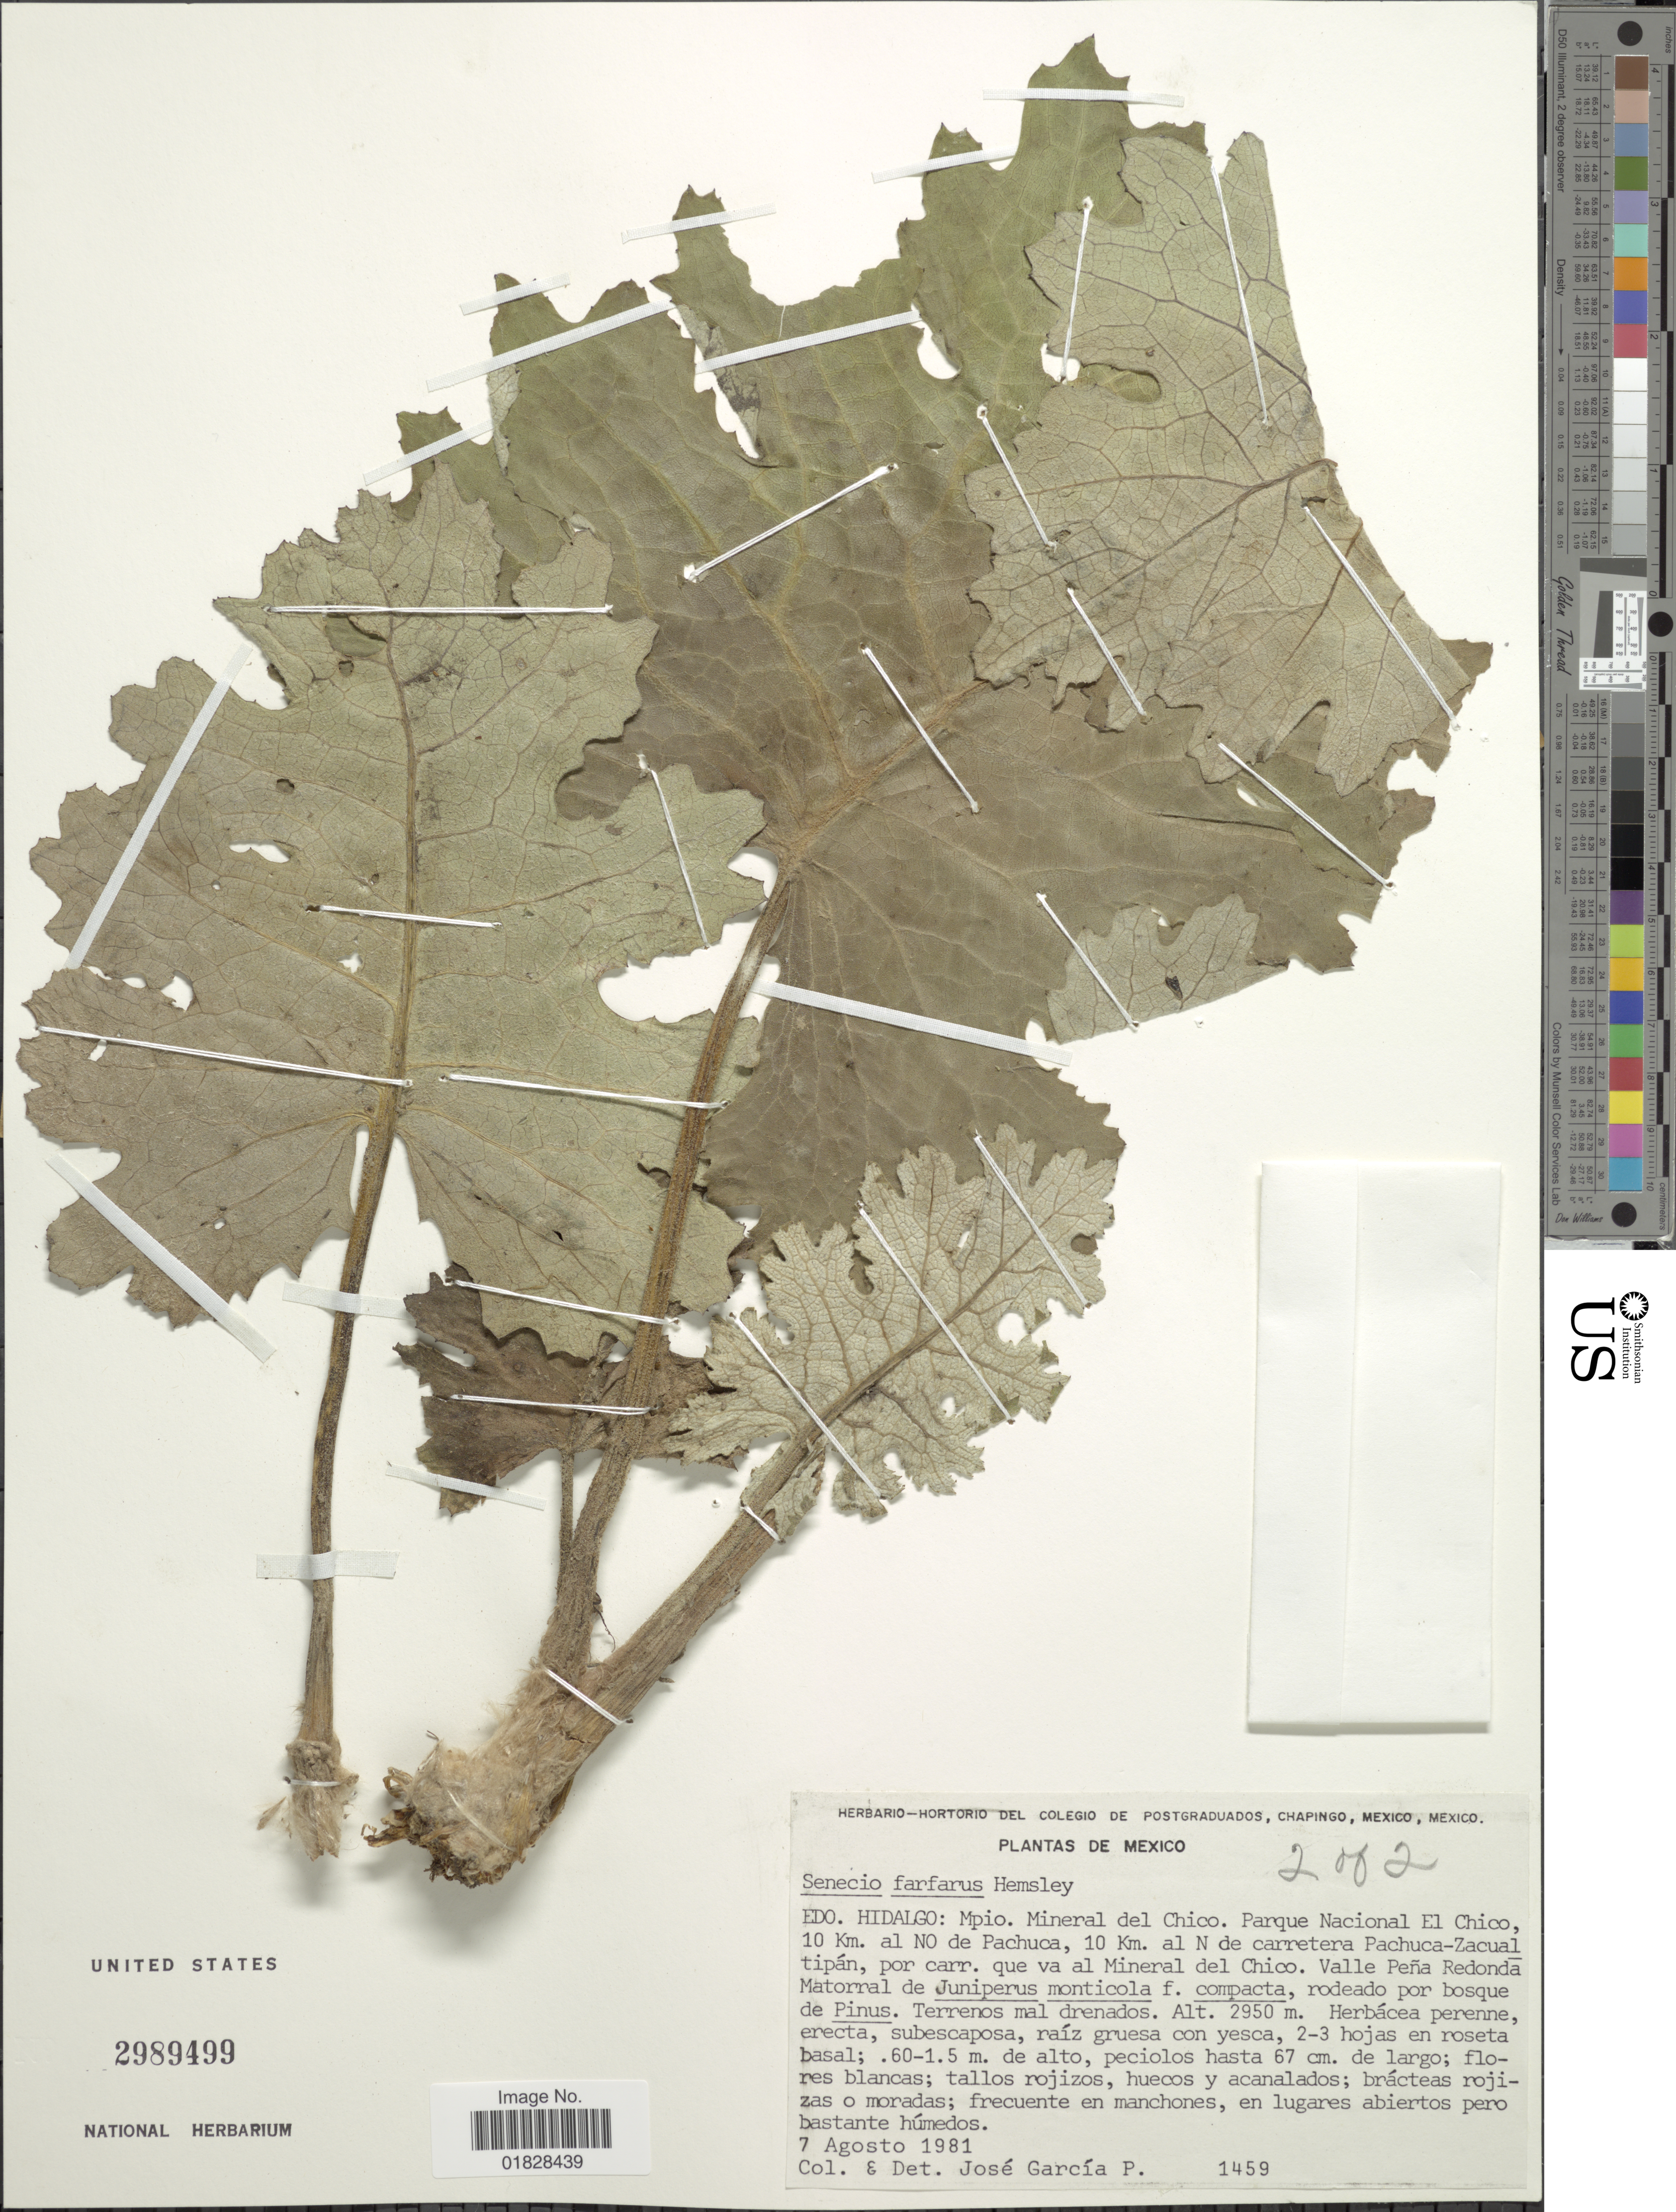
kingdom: Plantae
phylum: Tracheophyta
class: Magnoliopsida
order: Asterales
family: Asteraceae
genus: Psacalium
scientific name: Psacalium tussilaginoides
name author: (Kunth) H. Rob. & Brettell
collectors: J. García-P.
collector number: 1459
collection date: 1981-08-07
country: Mexico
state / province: Hidalgo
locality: Edo. Hidalgo: Mpio. Mineral del Chico. Parque Nacional El Chico, 10 Km. al NO de Pachuca, 10 Km. al N de carretera Pachuca-Zacual tipán, por carr. que va al Mineral del Chico. Valle Peña Redonda Matorral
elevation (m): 2950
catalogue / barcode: US 2989499